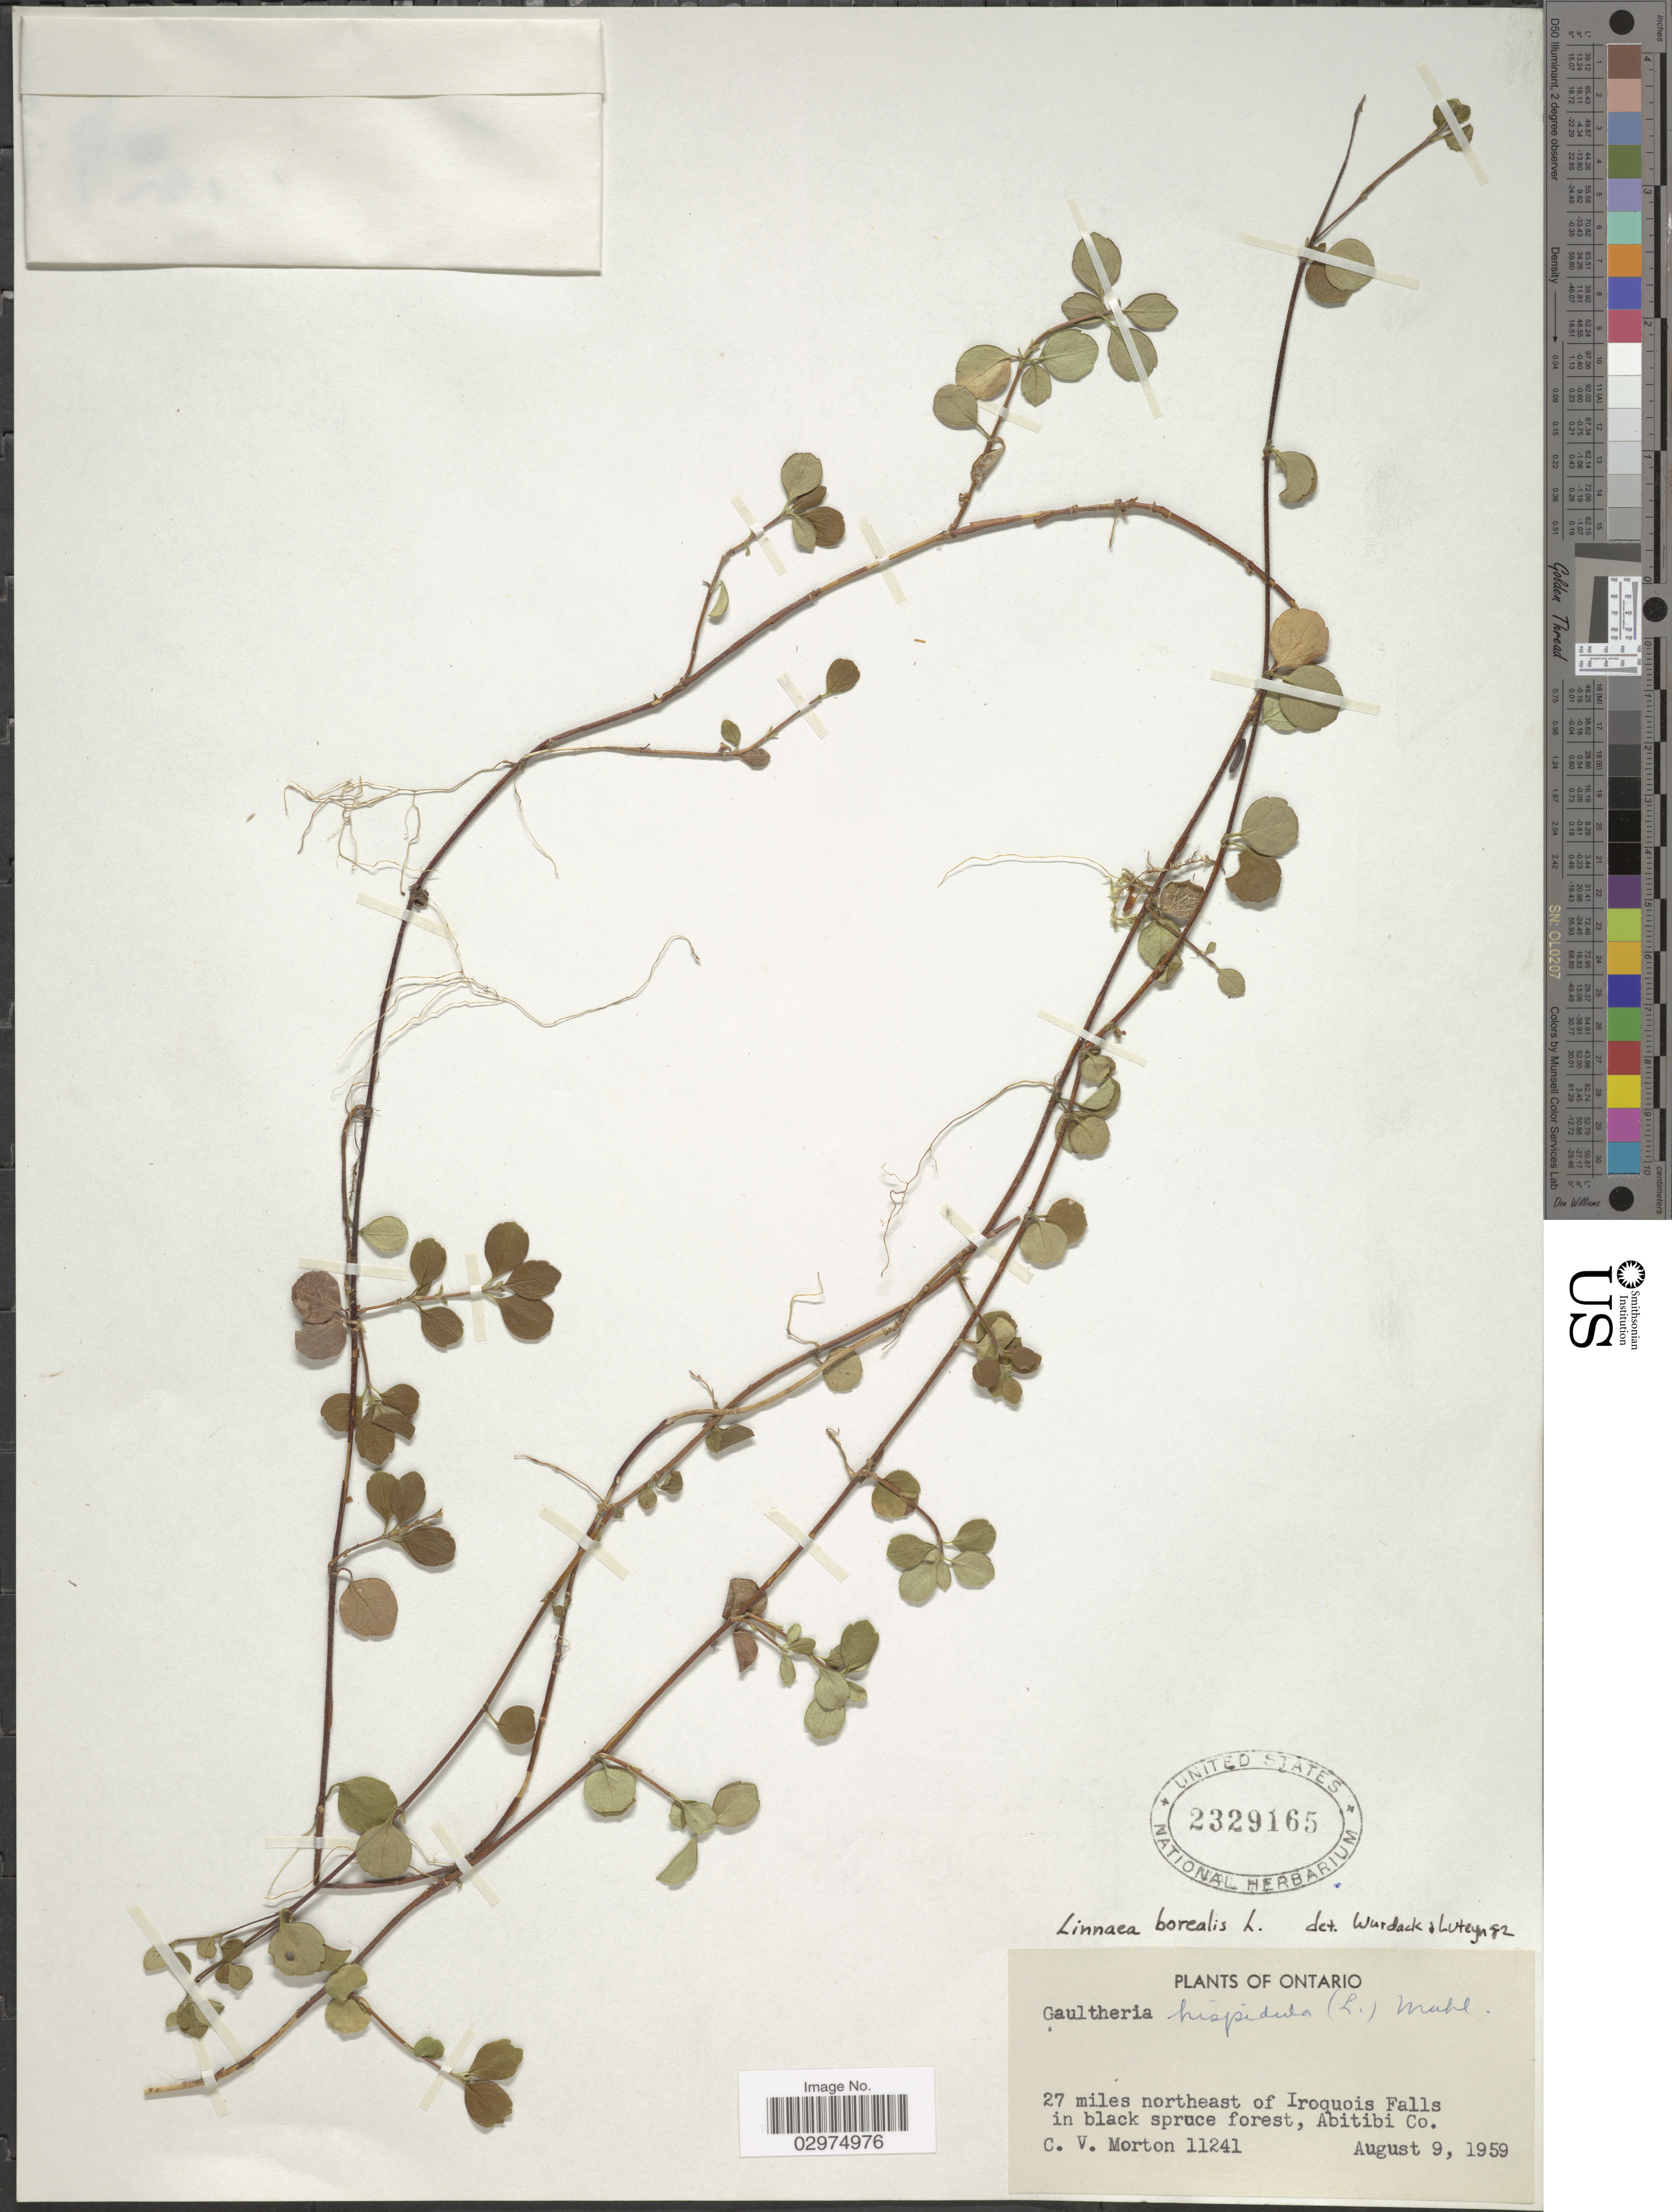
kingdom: Plantae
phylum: Tracheophyta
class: Magnoliopsida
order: Ericales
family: Ericaceae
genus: Gaultheria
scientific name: Gaultheria hispidula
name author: (L.) Muhl. ex Bigelow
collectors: C. V. Morton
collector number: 11241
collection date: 1959-08-09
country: Canada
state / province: Ontario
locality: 27 miles northeast of Iroquois Falls in black spruce forest, Abitibi Co.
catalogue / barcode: US 2329165